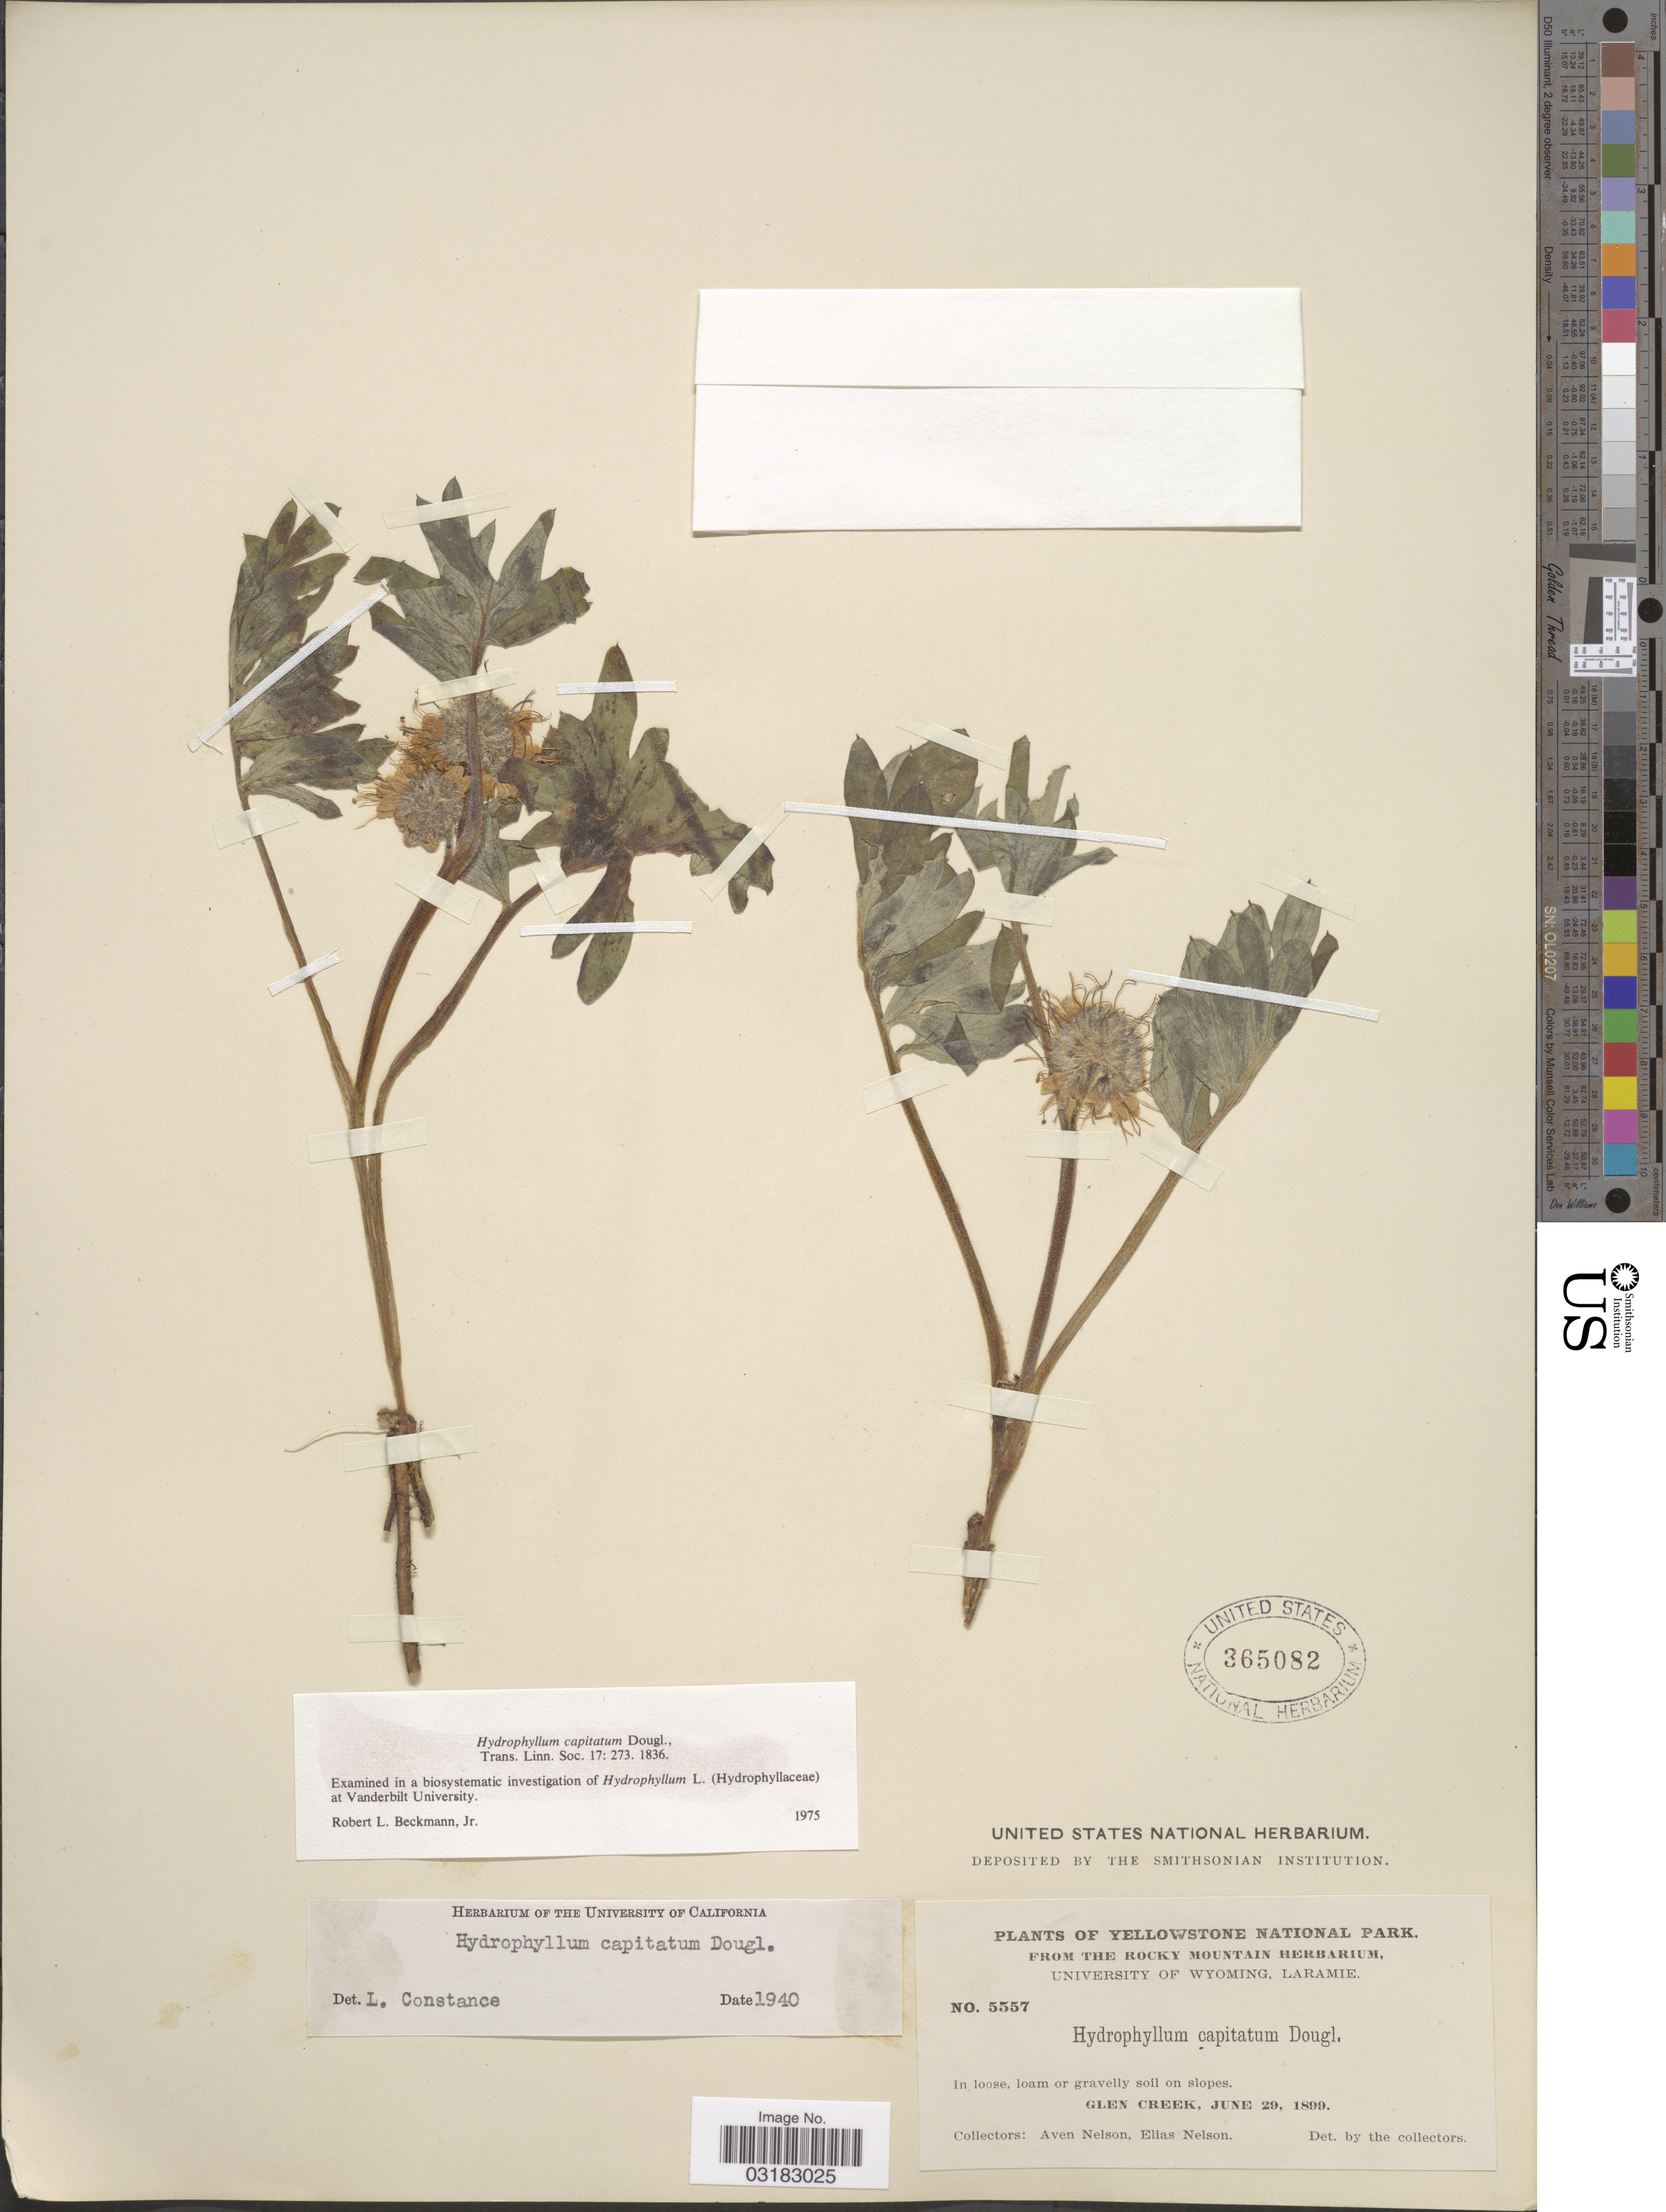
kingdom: Plantae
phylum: Tracheophyta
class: Magnoliopsida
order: Boraginales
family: Hydrophyllaceae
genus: Hydrophyllum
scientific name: Hydrophyllum capitatum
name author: Douglas ex Benth.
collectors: A. Nelson & E. Nelson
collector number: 5557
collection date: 1899-06-29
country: United States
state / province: Wyoming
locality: Yellowstone National Park. Glen Creek.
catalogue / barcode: US 365082